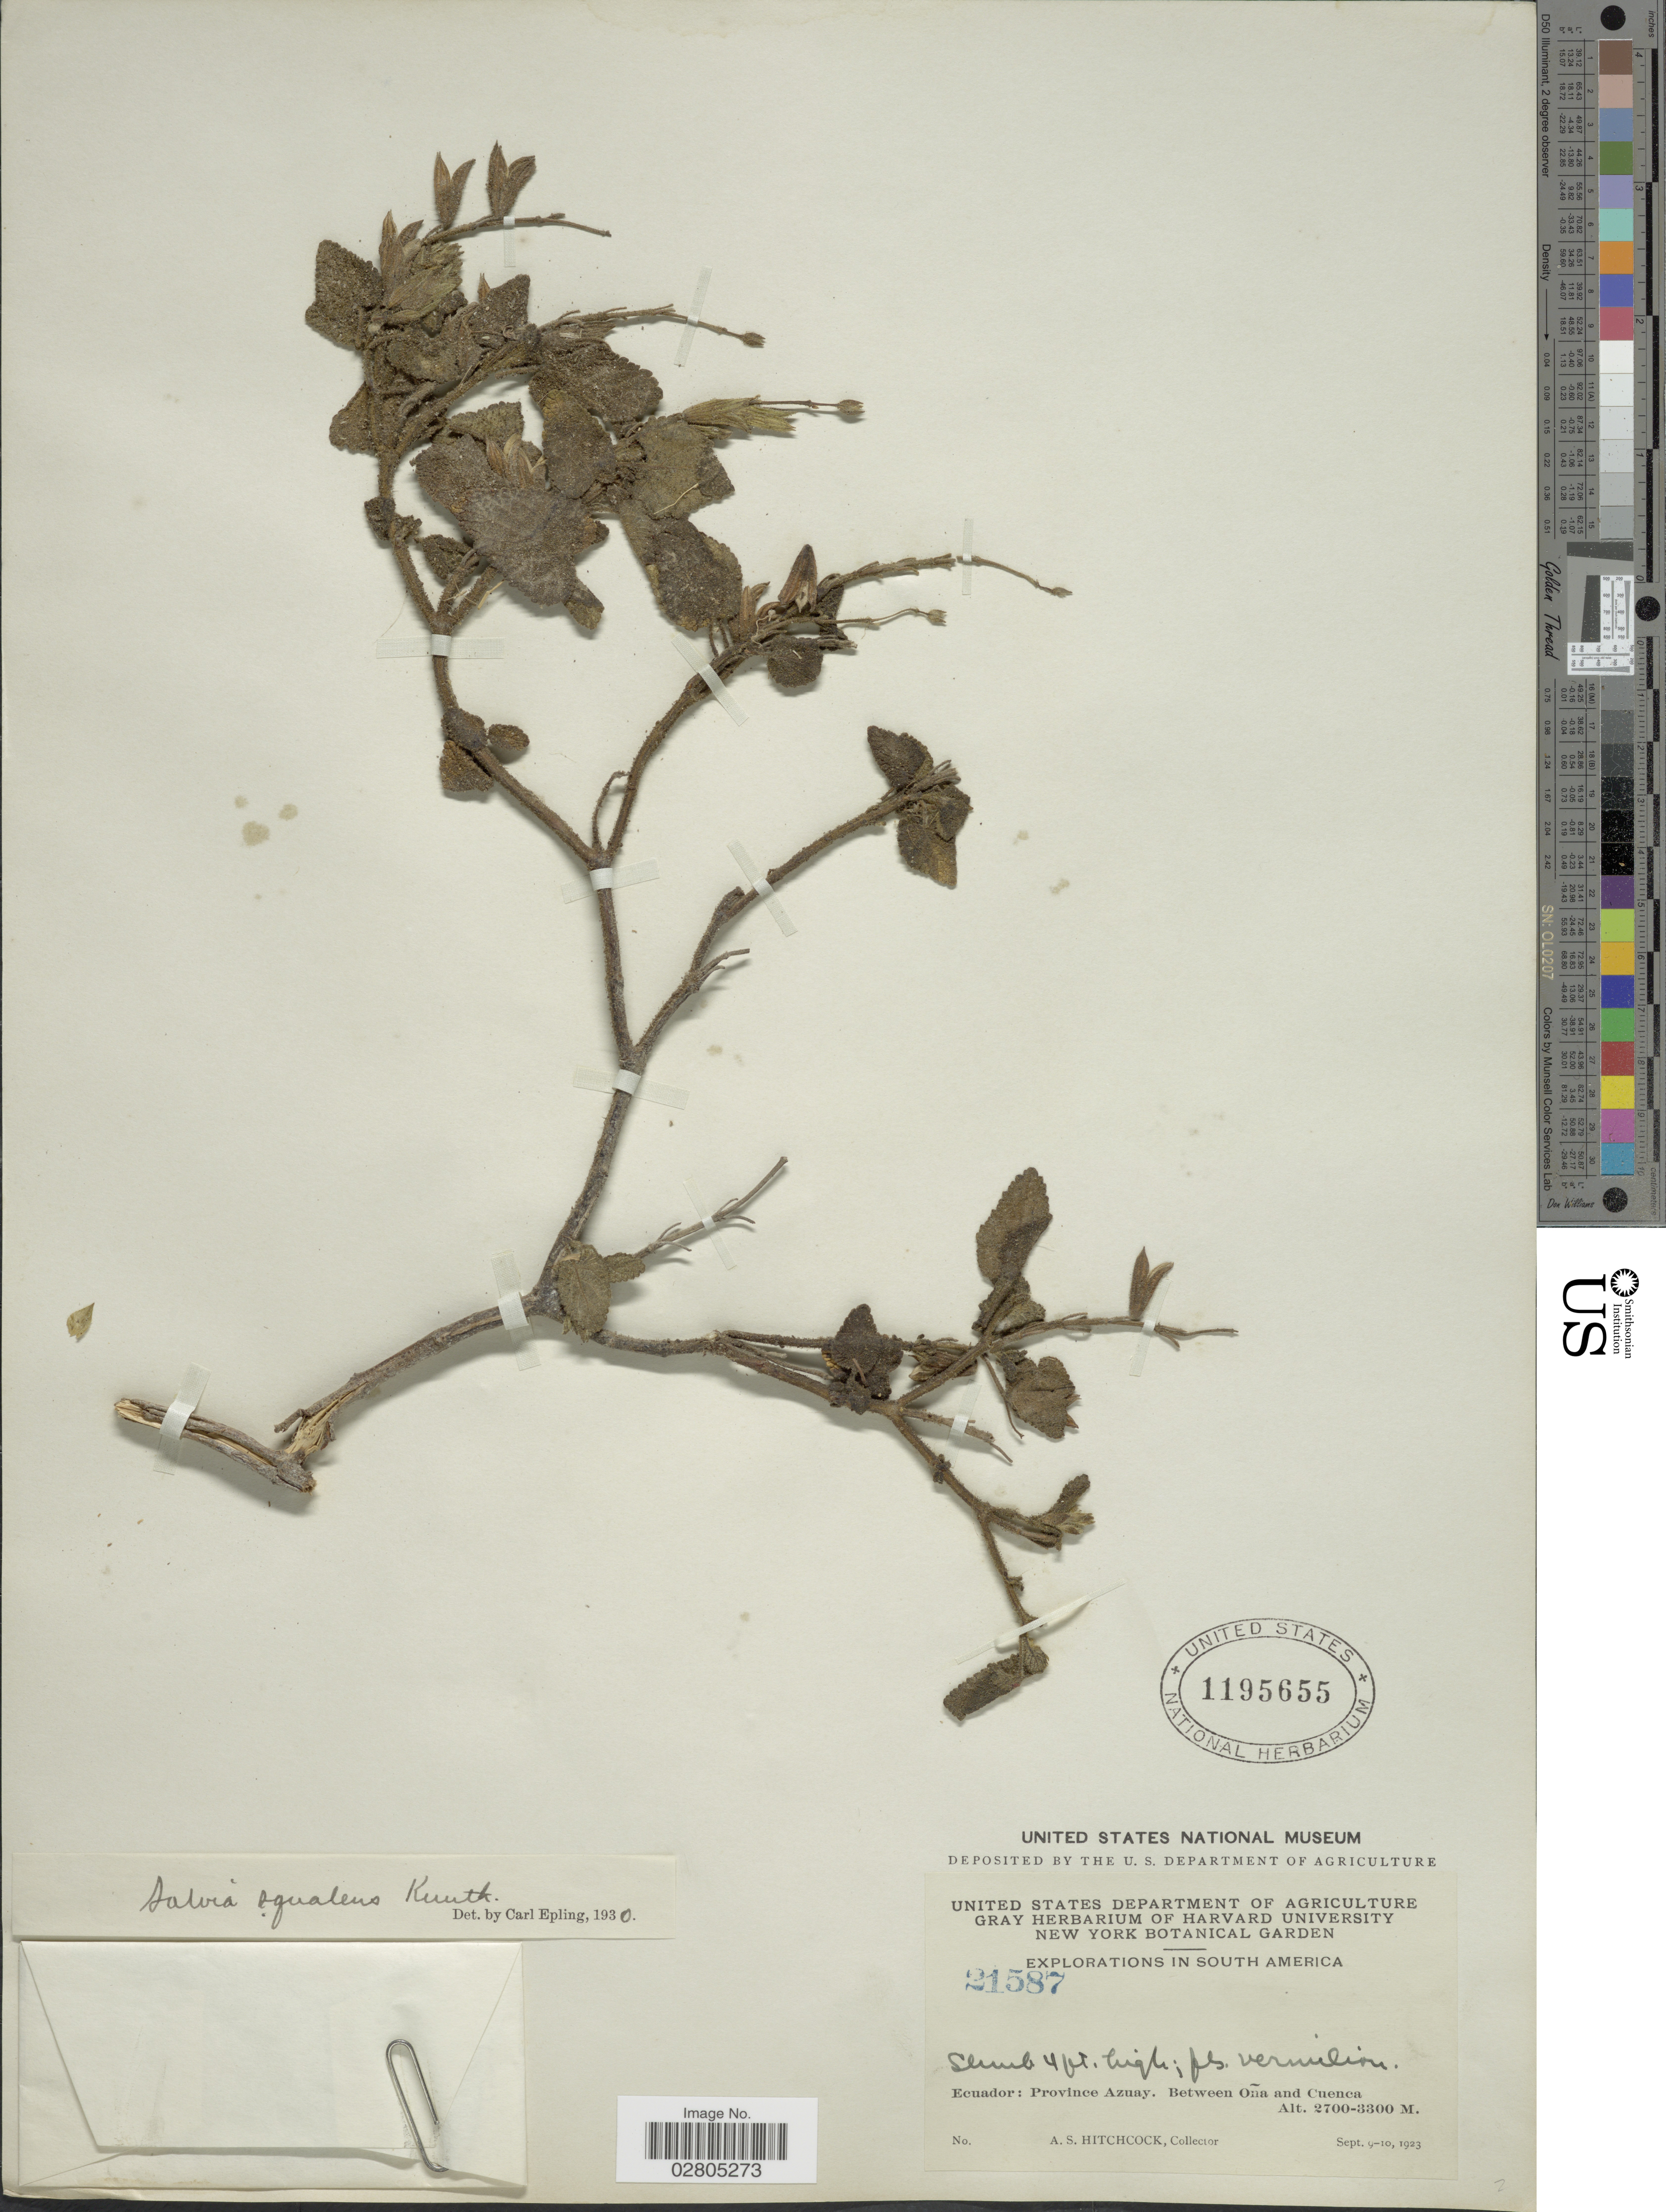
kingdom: Plantae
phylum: Tracheophyta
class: Magnoliopsida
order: Lamiales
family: Lamiaceae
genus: Salvia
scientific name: Salvia squalens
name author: Kunth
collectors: A. S. Hitchcock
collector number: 21587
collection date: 1923-09-09/1923-09-10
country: Ecuador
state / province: Azuay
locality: Between Oña and Cuenca.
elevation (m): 2700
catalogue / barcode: US 1195655